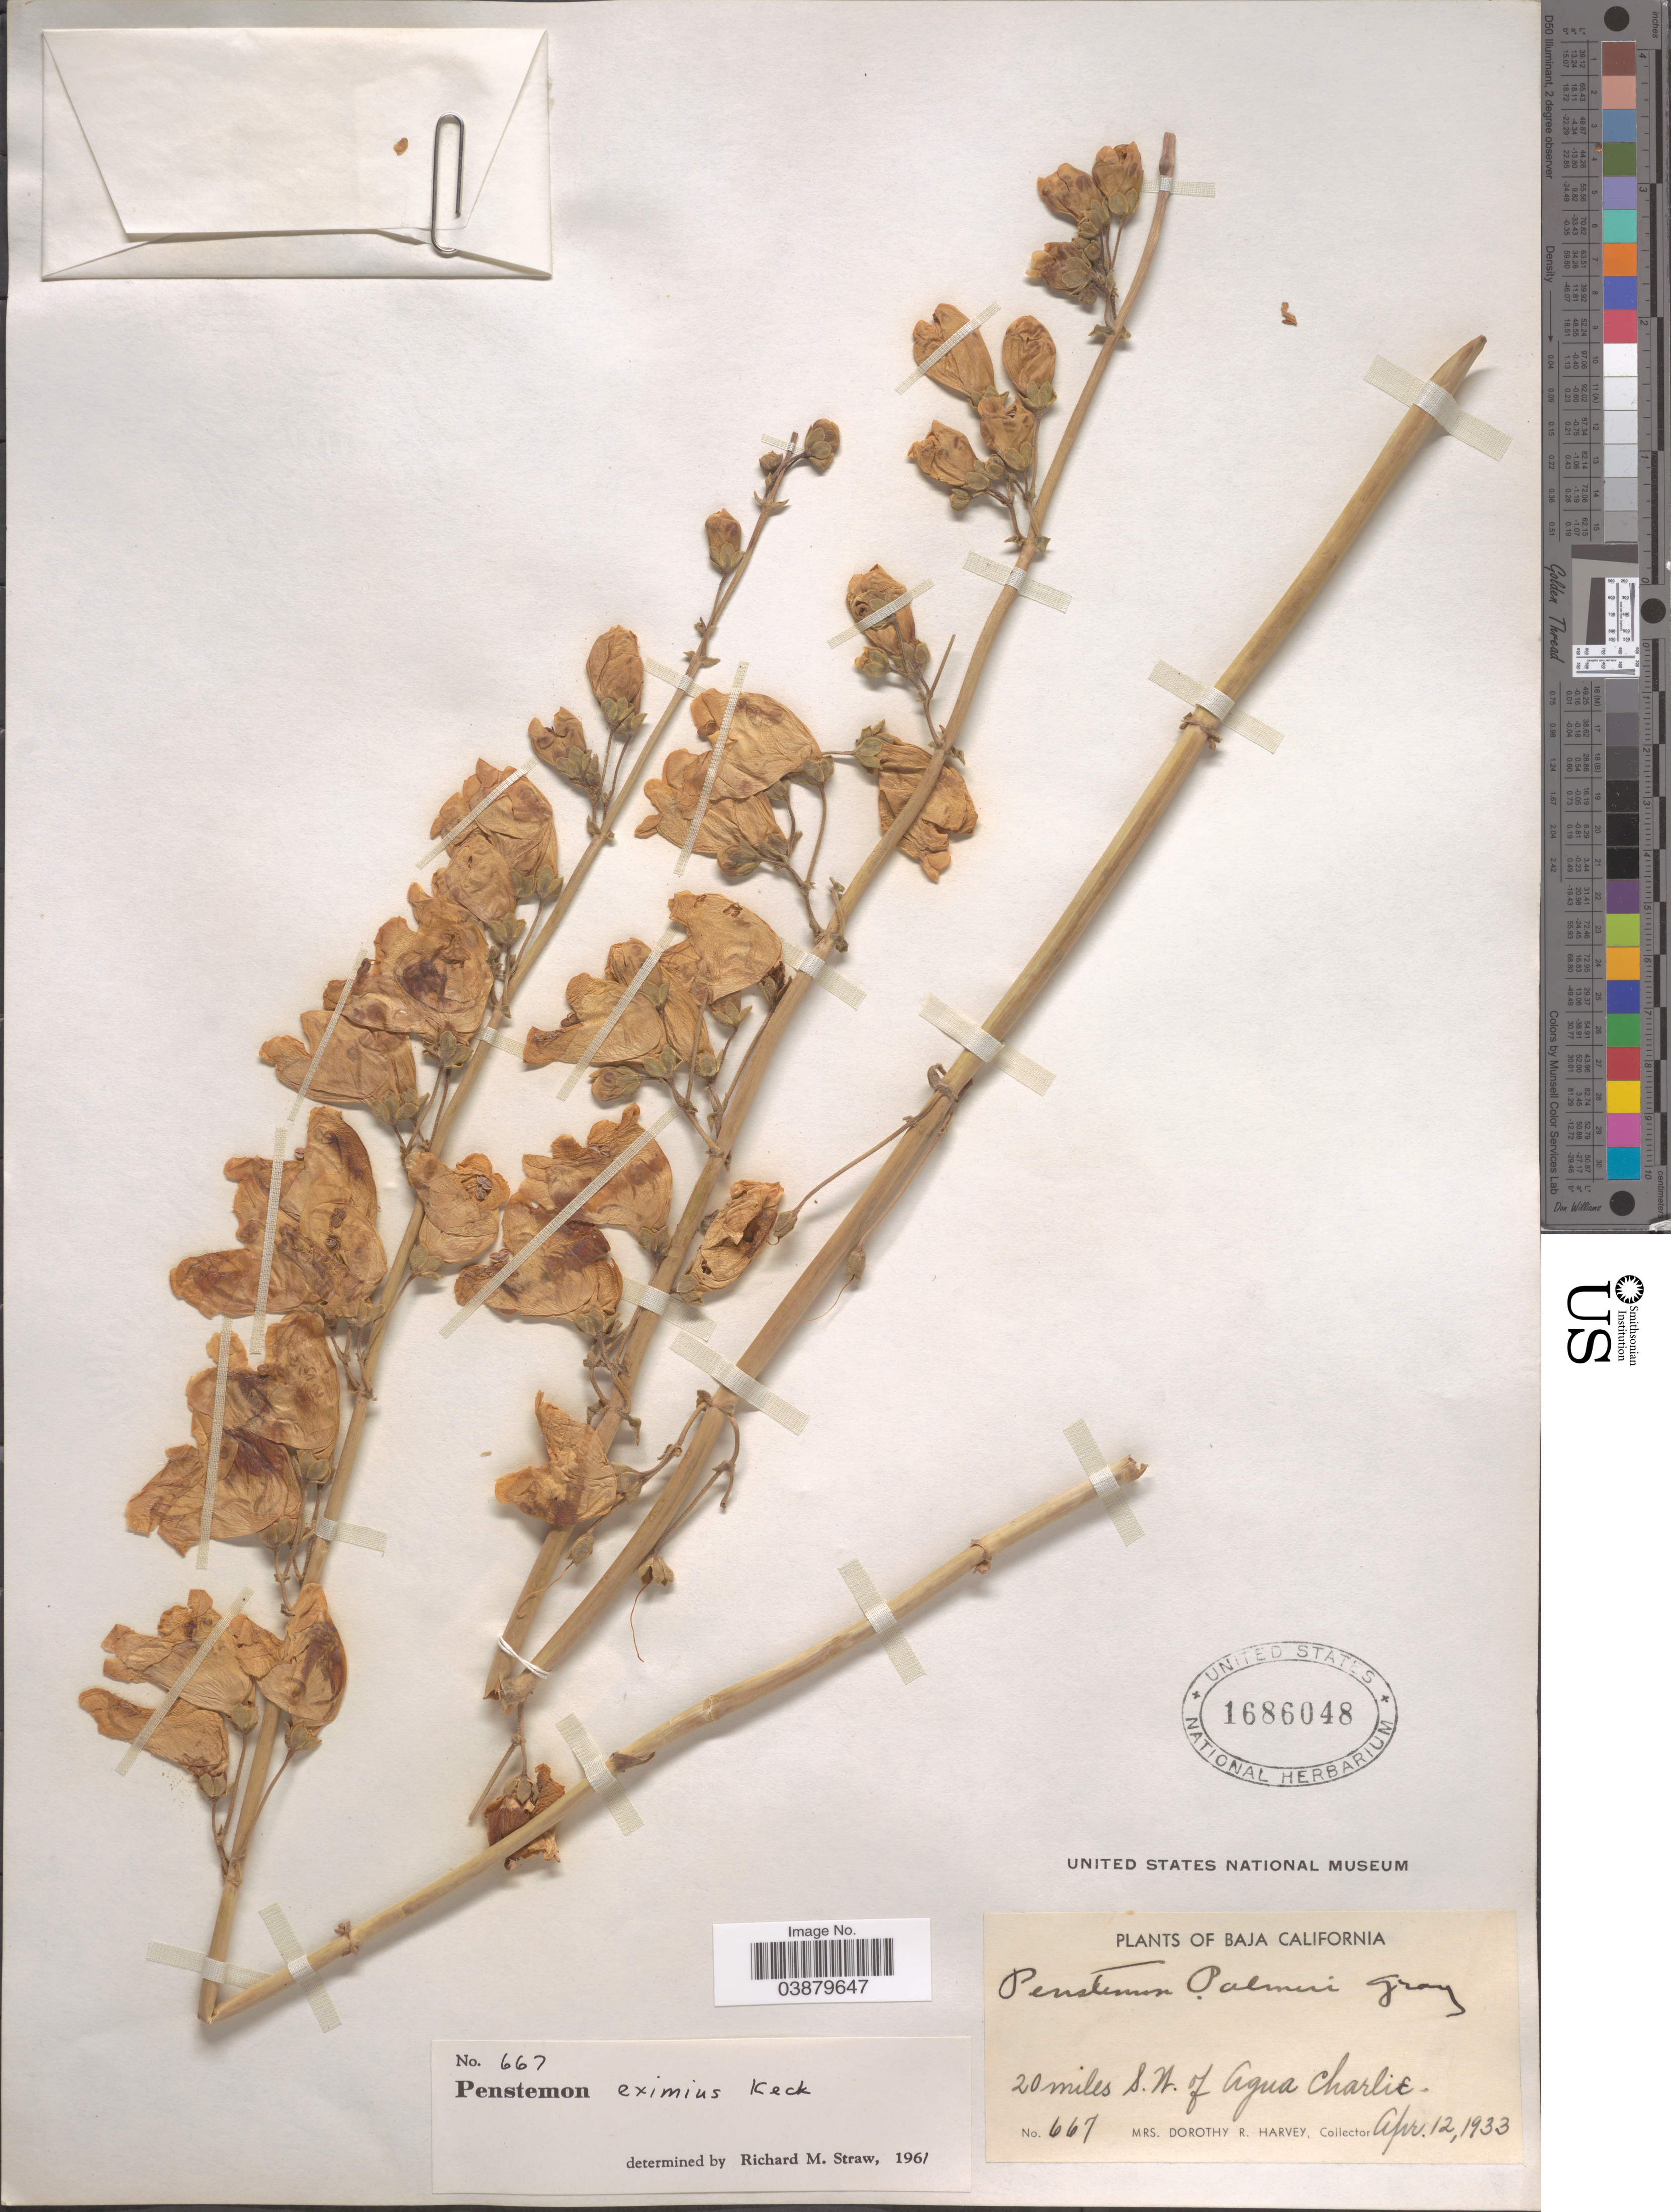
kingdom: Plantae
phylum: Tracheophyta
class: Magnoliopsida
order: Lamiales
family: Plantaginaceae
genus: Penstemon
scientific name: Penstemon eximius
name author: D.D. Keck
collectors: Harvey, Mrs. D. R.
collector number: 667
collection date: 1933-04-12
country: Mexico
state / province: Baja California Norte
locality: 20 miles S.N. of Agua Charlie.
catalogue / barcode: US 1686048